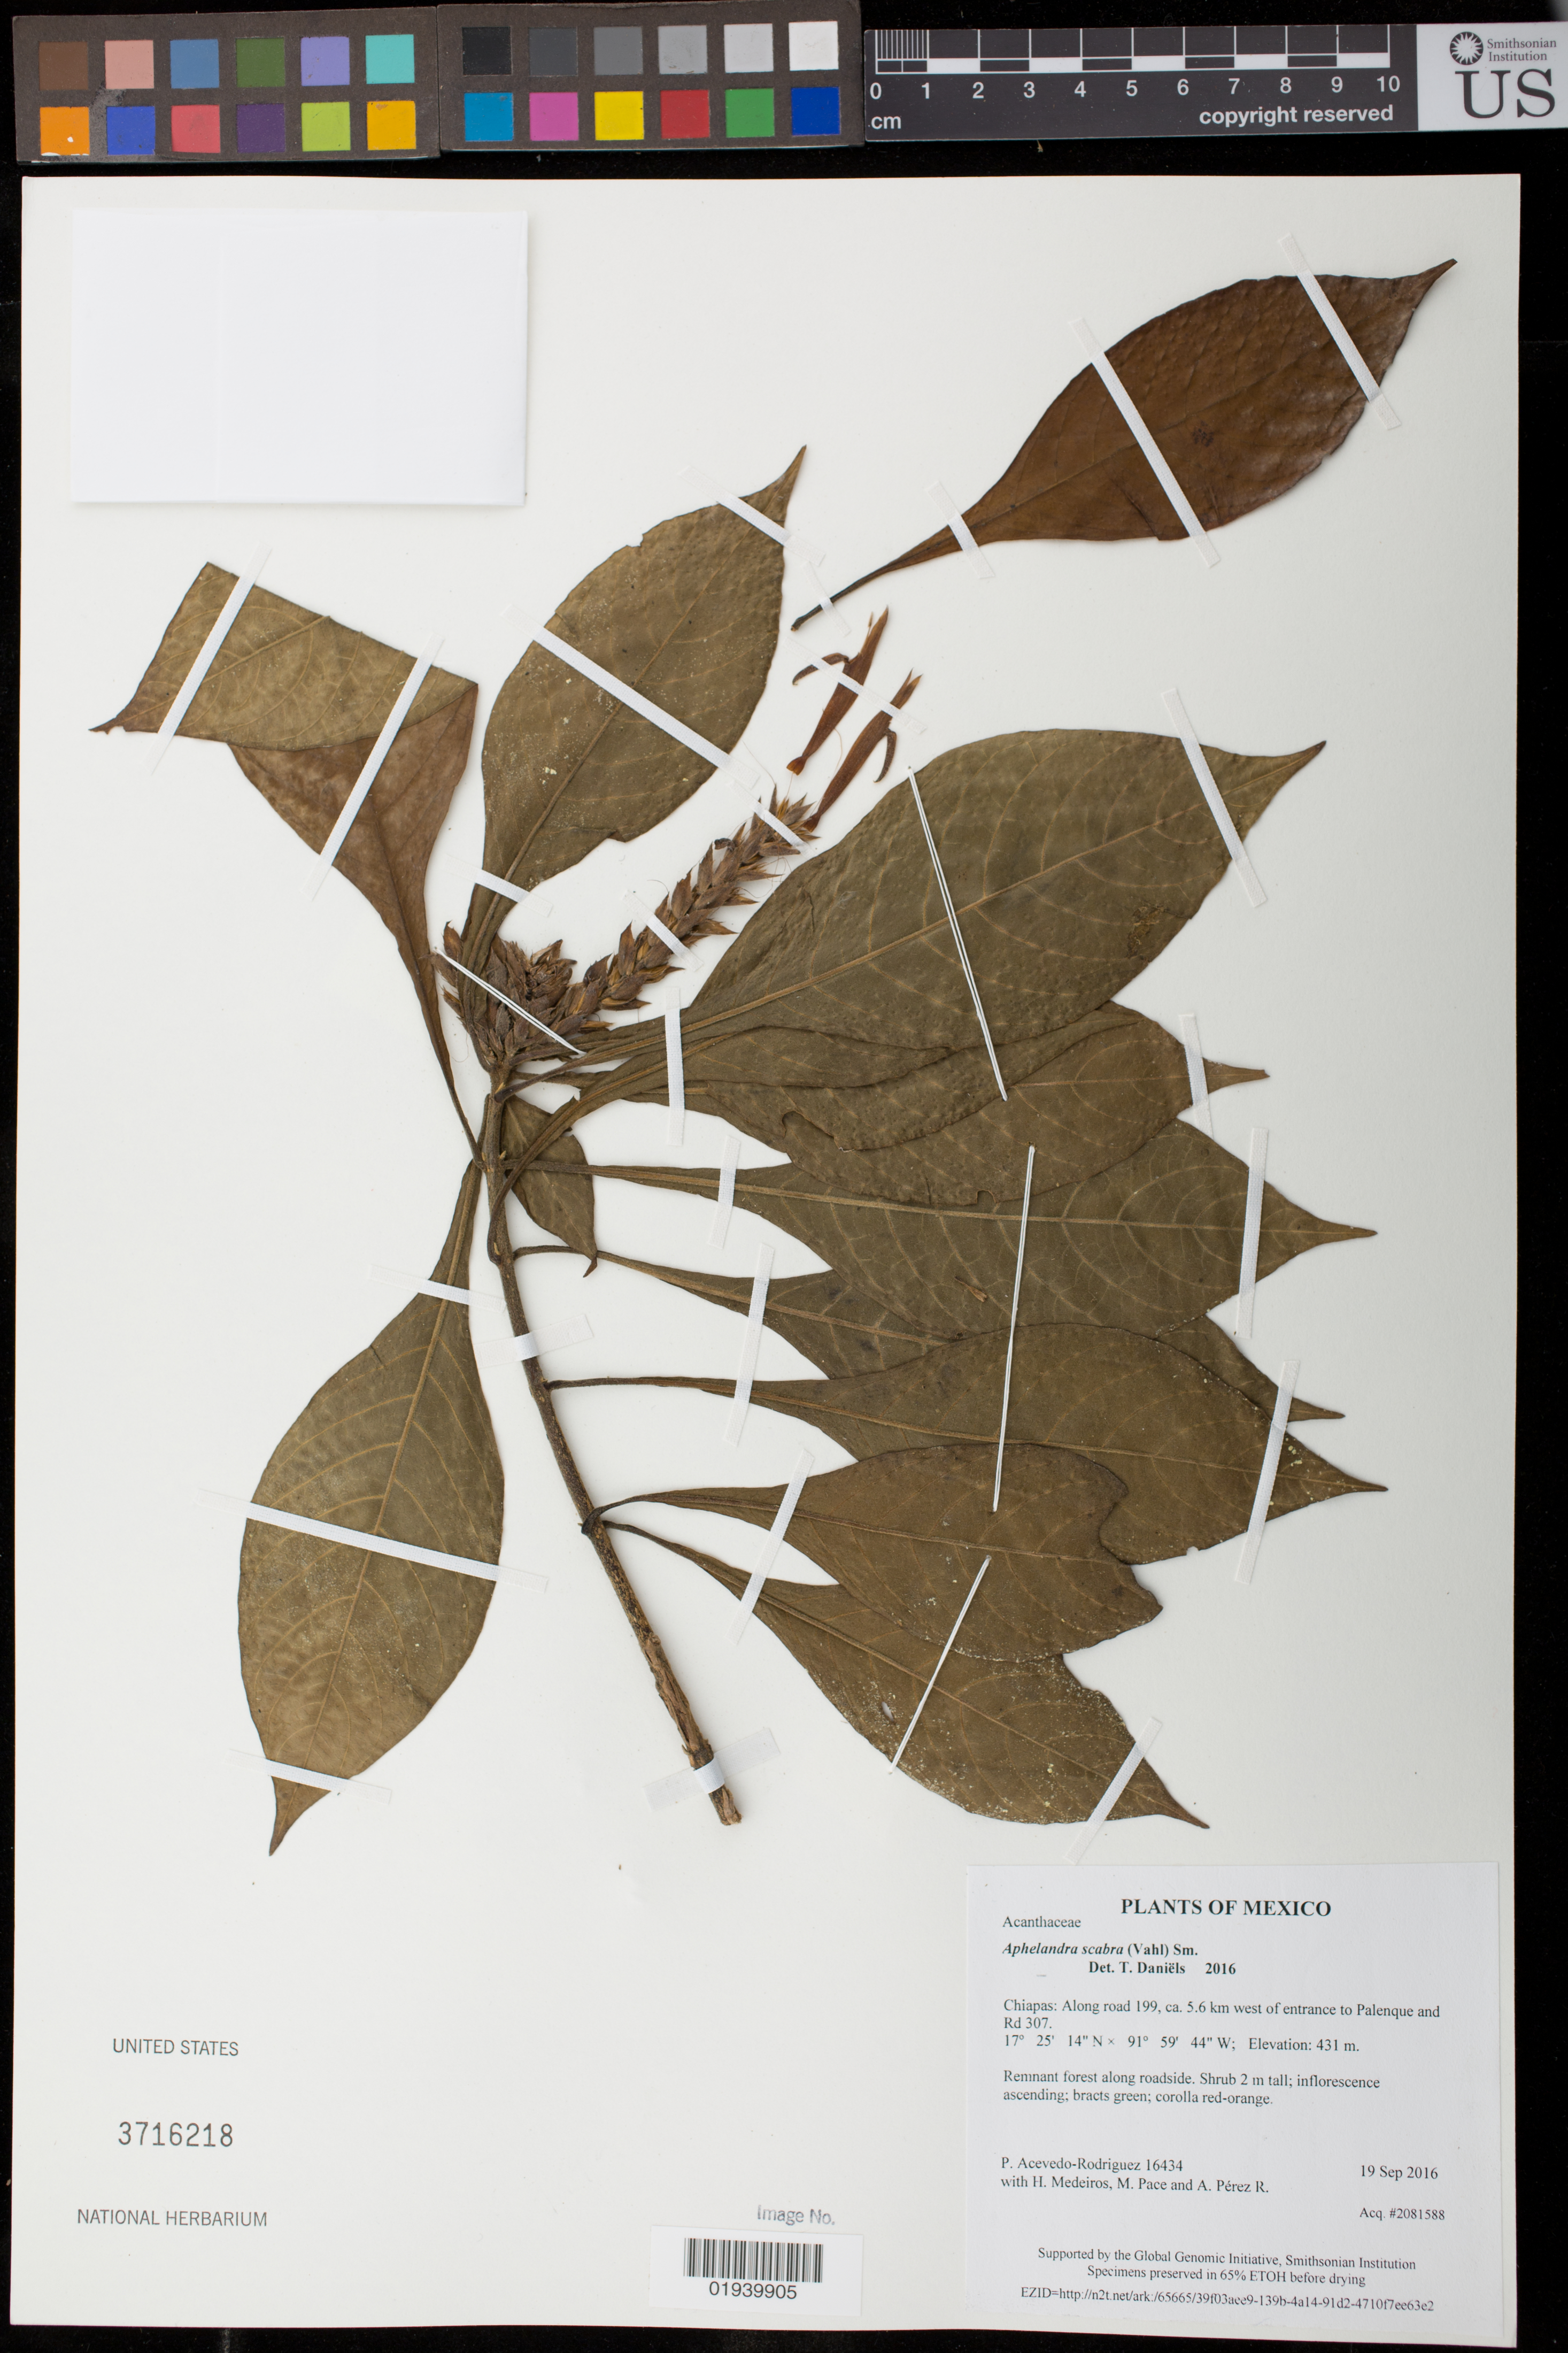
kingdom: Plantae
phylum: Tracheophyta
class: Magnoliopsida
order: Lamiales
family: Acanthaceae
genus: Aphelandra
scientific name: Aphelandra scabra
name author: (Vahl) Sm.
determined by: Daniëls, T.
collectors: P. Acevedo-Rodr., H. Medeiros, M. R. Pace & A. Pérez R.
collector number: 16434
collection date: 2016-09-19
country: Mexico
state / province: Chiapas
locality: Along road 199, ca. 5.6 km west of entrance to Palenque and Rd 307.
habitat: Remnanant forest along roadside.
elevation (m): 431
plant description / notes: US, NY, MO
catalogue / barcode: US 3716218